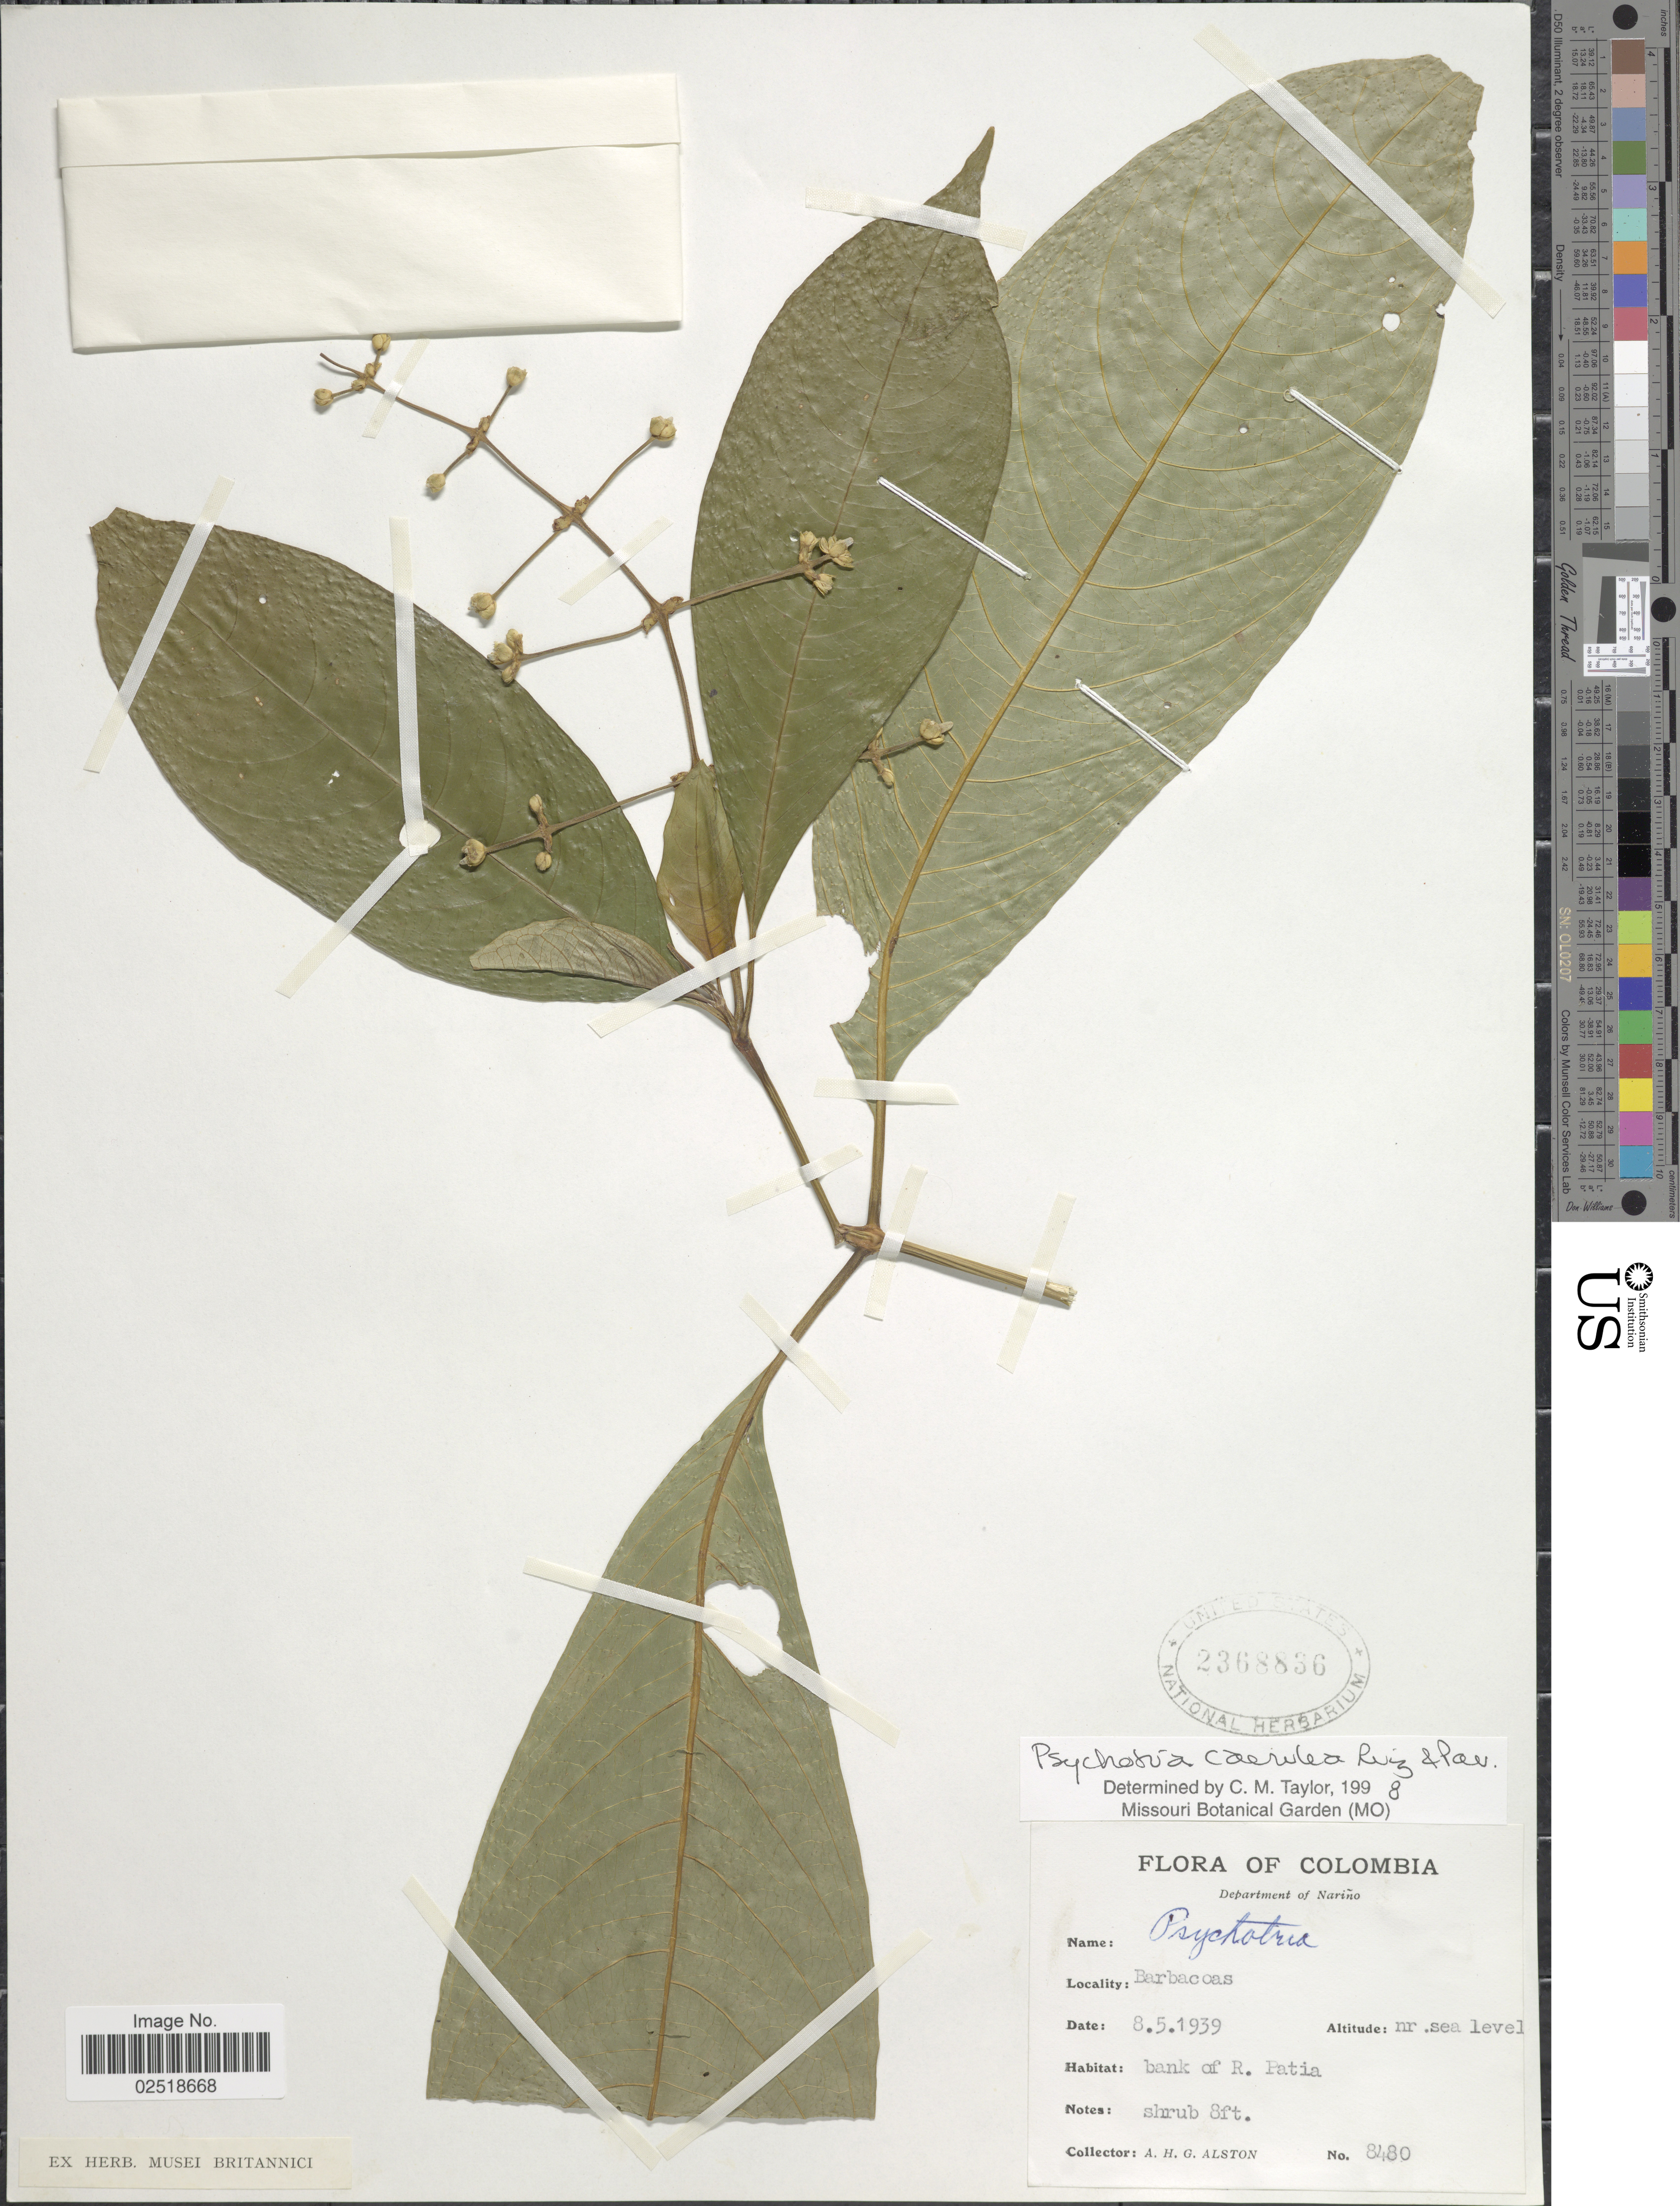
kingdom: Plantae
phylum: Tracheophyta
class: Magnoliopsida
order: Gentianales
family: Rubiaceae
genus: Psychotria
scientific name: Psychotria caerulea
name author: Ruiz & Pav.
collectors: A. H. Alston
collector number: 8480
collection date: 1939-05-08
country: Colombia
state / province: Nariño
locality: Department of Nariño, Barbacoas, bank of R. Patia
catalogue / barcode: US 2368836